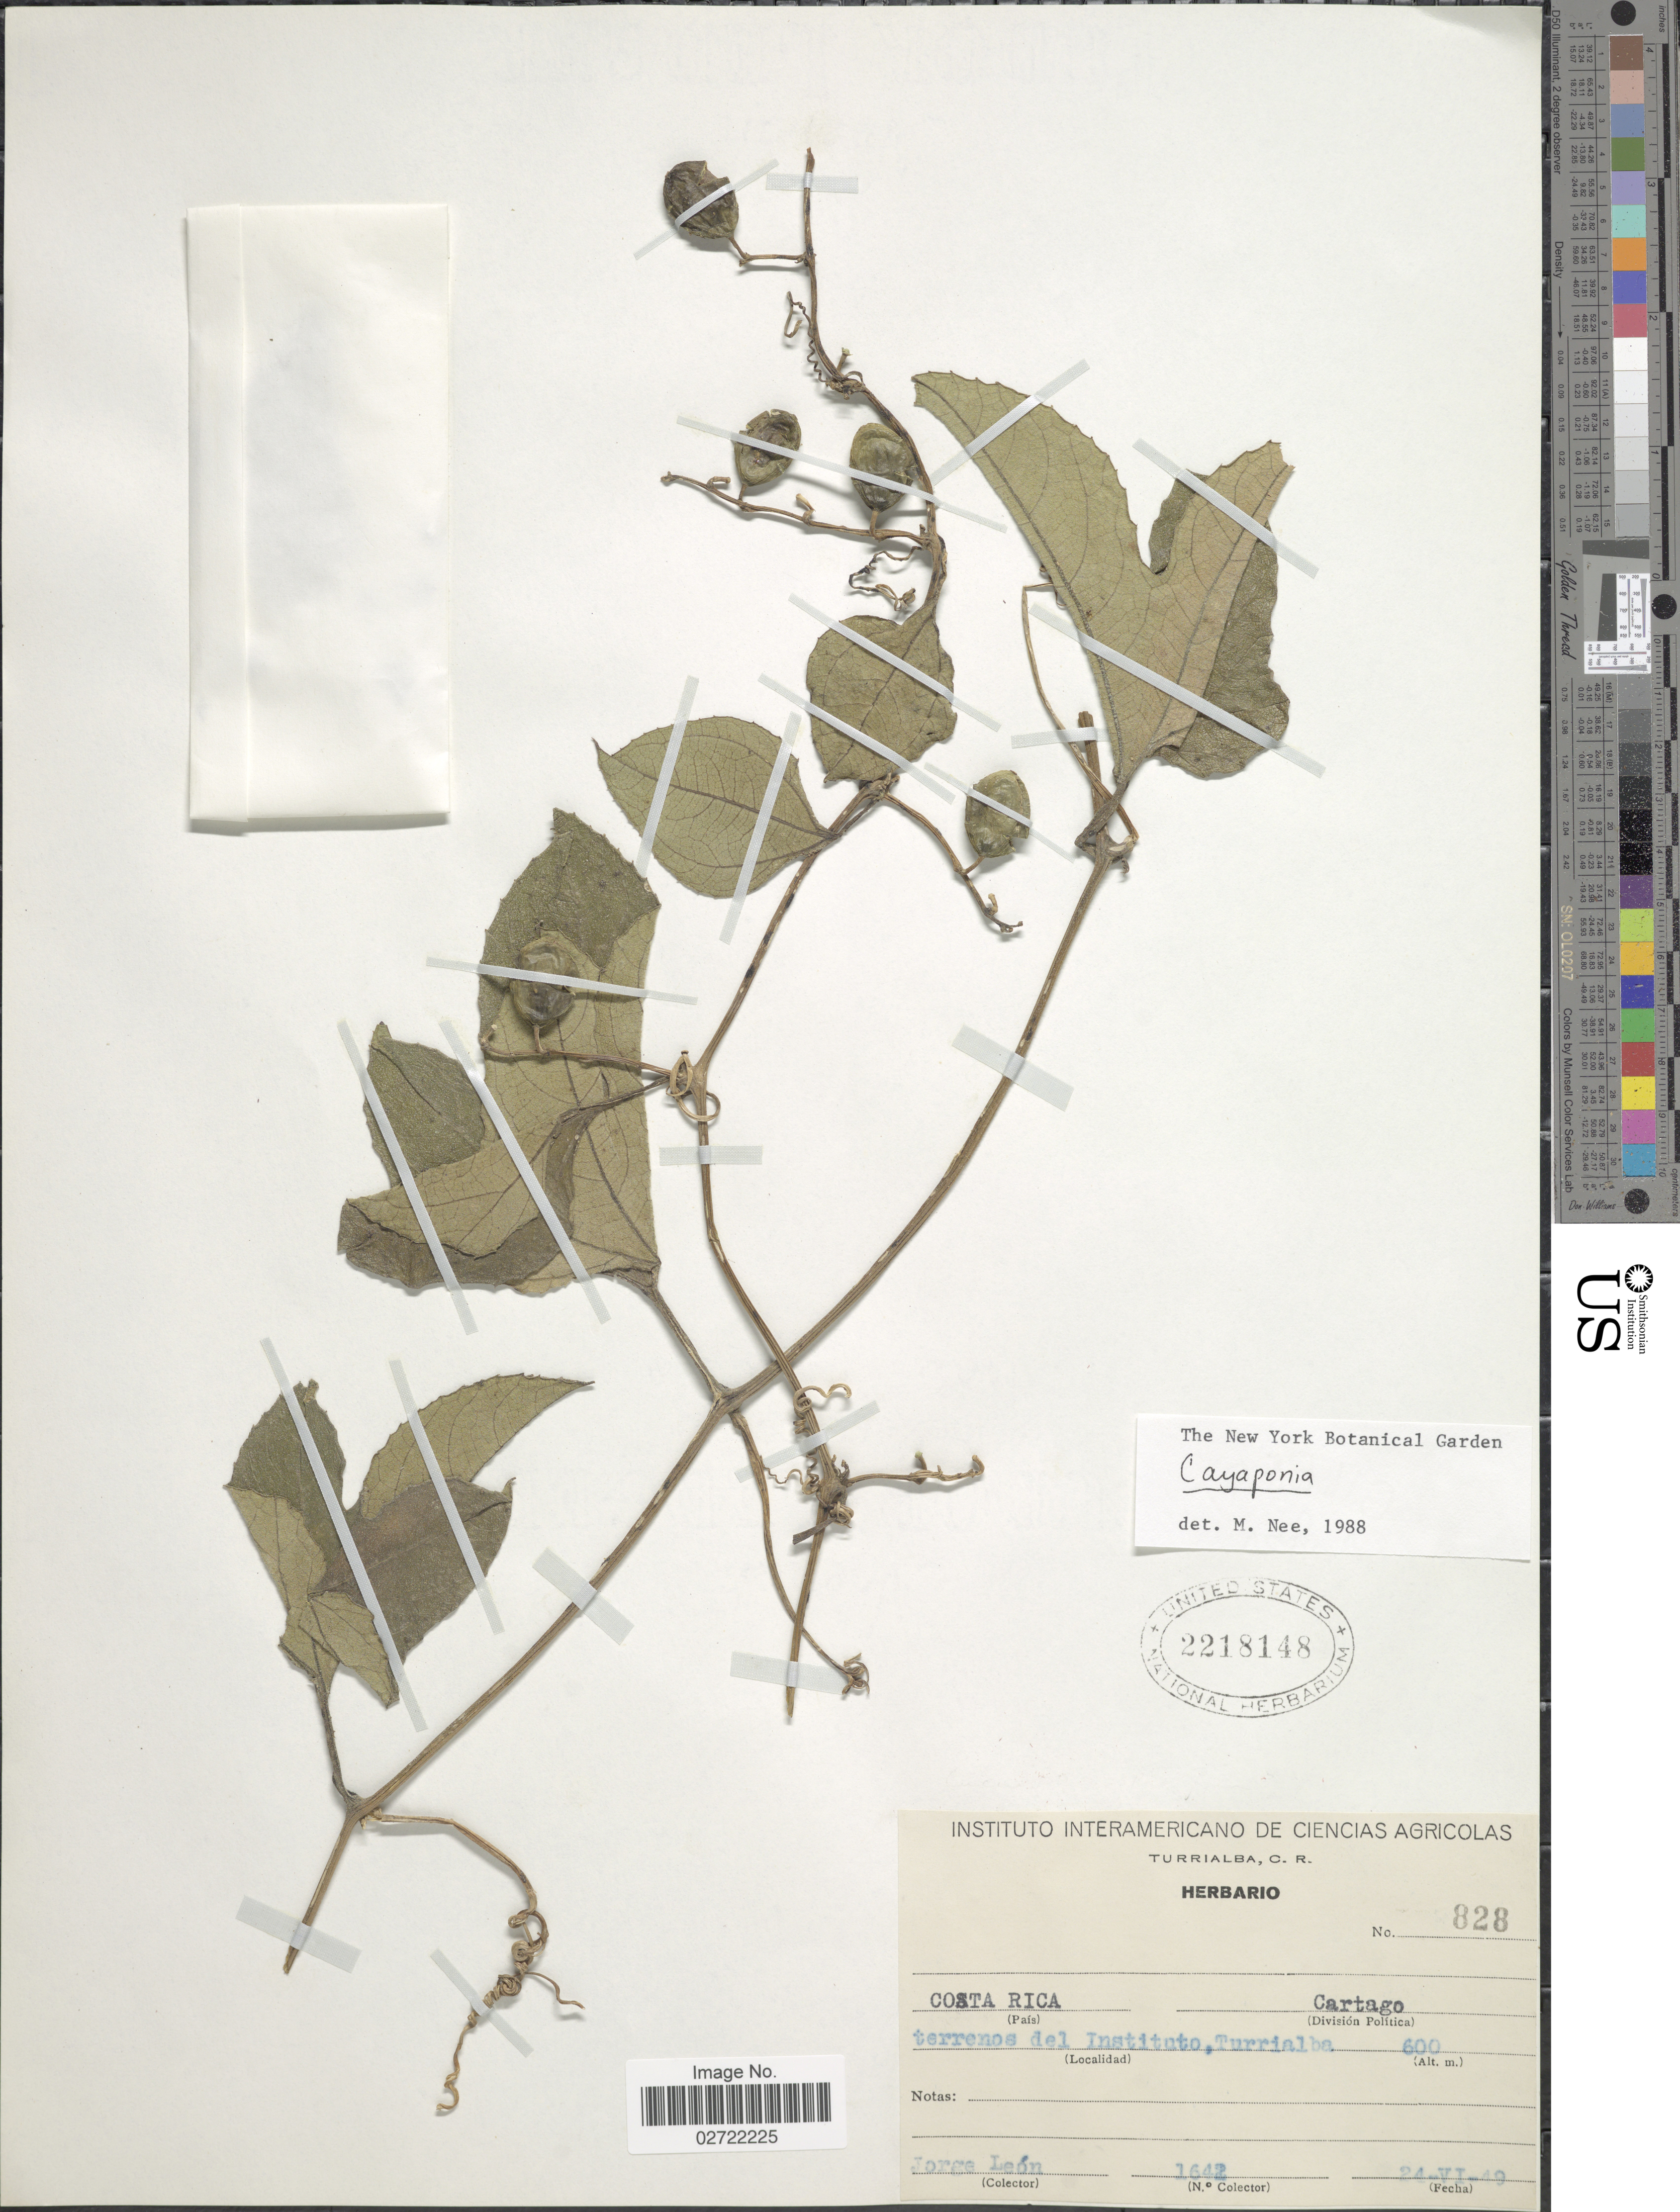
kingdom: Plantae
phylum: Tracheophyta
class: Magnoliopsida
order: Cucurbitales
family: Cucurbitaceae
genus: Cayaponia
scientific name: Cayaponia sp.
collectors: J. León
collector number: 1642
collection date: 1949-06-24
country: Costa Rica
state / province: Cartago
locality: Terrenos del Instituto, Turrialba.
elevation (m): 600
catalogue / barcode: US 2218148